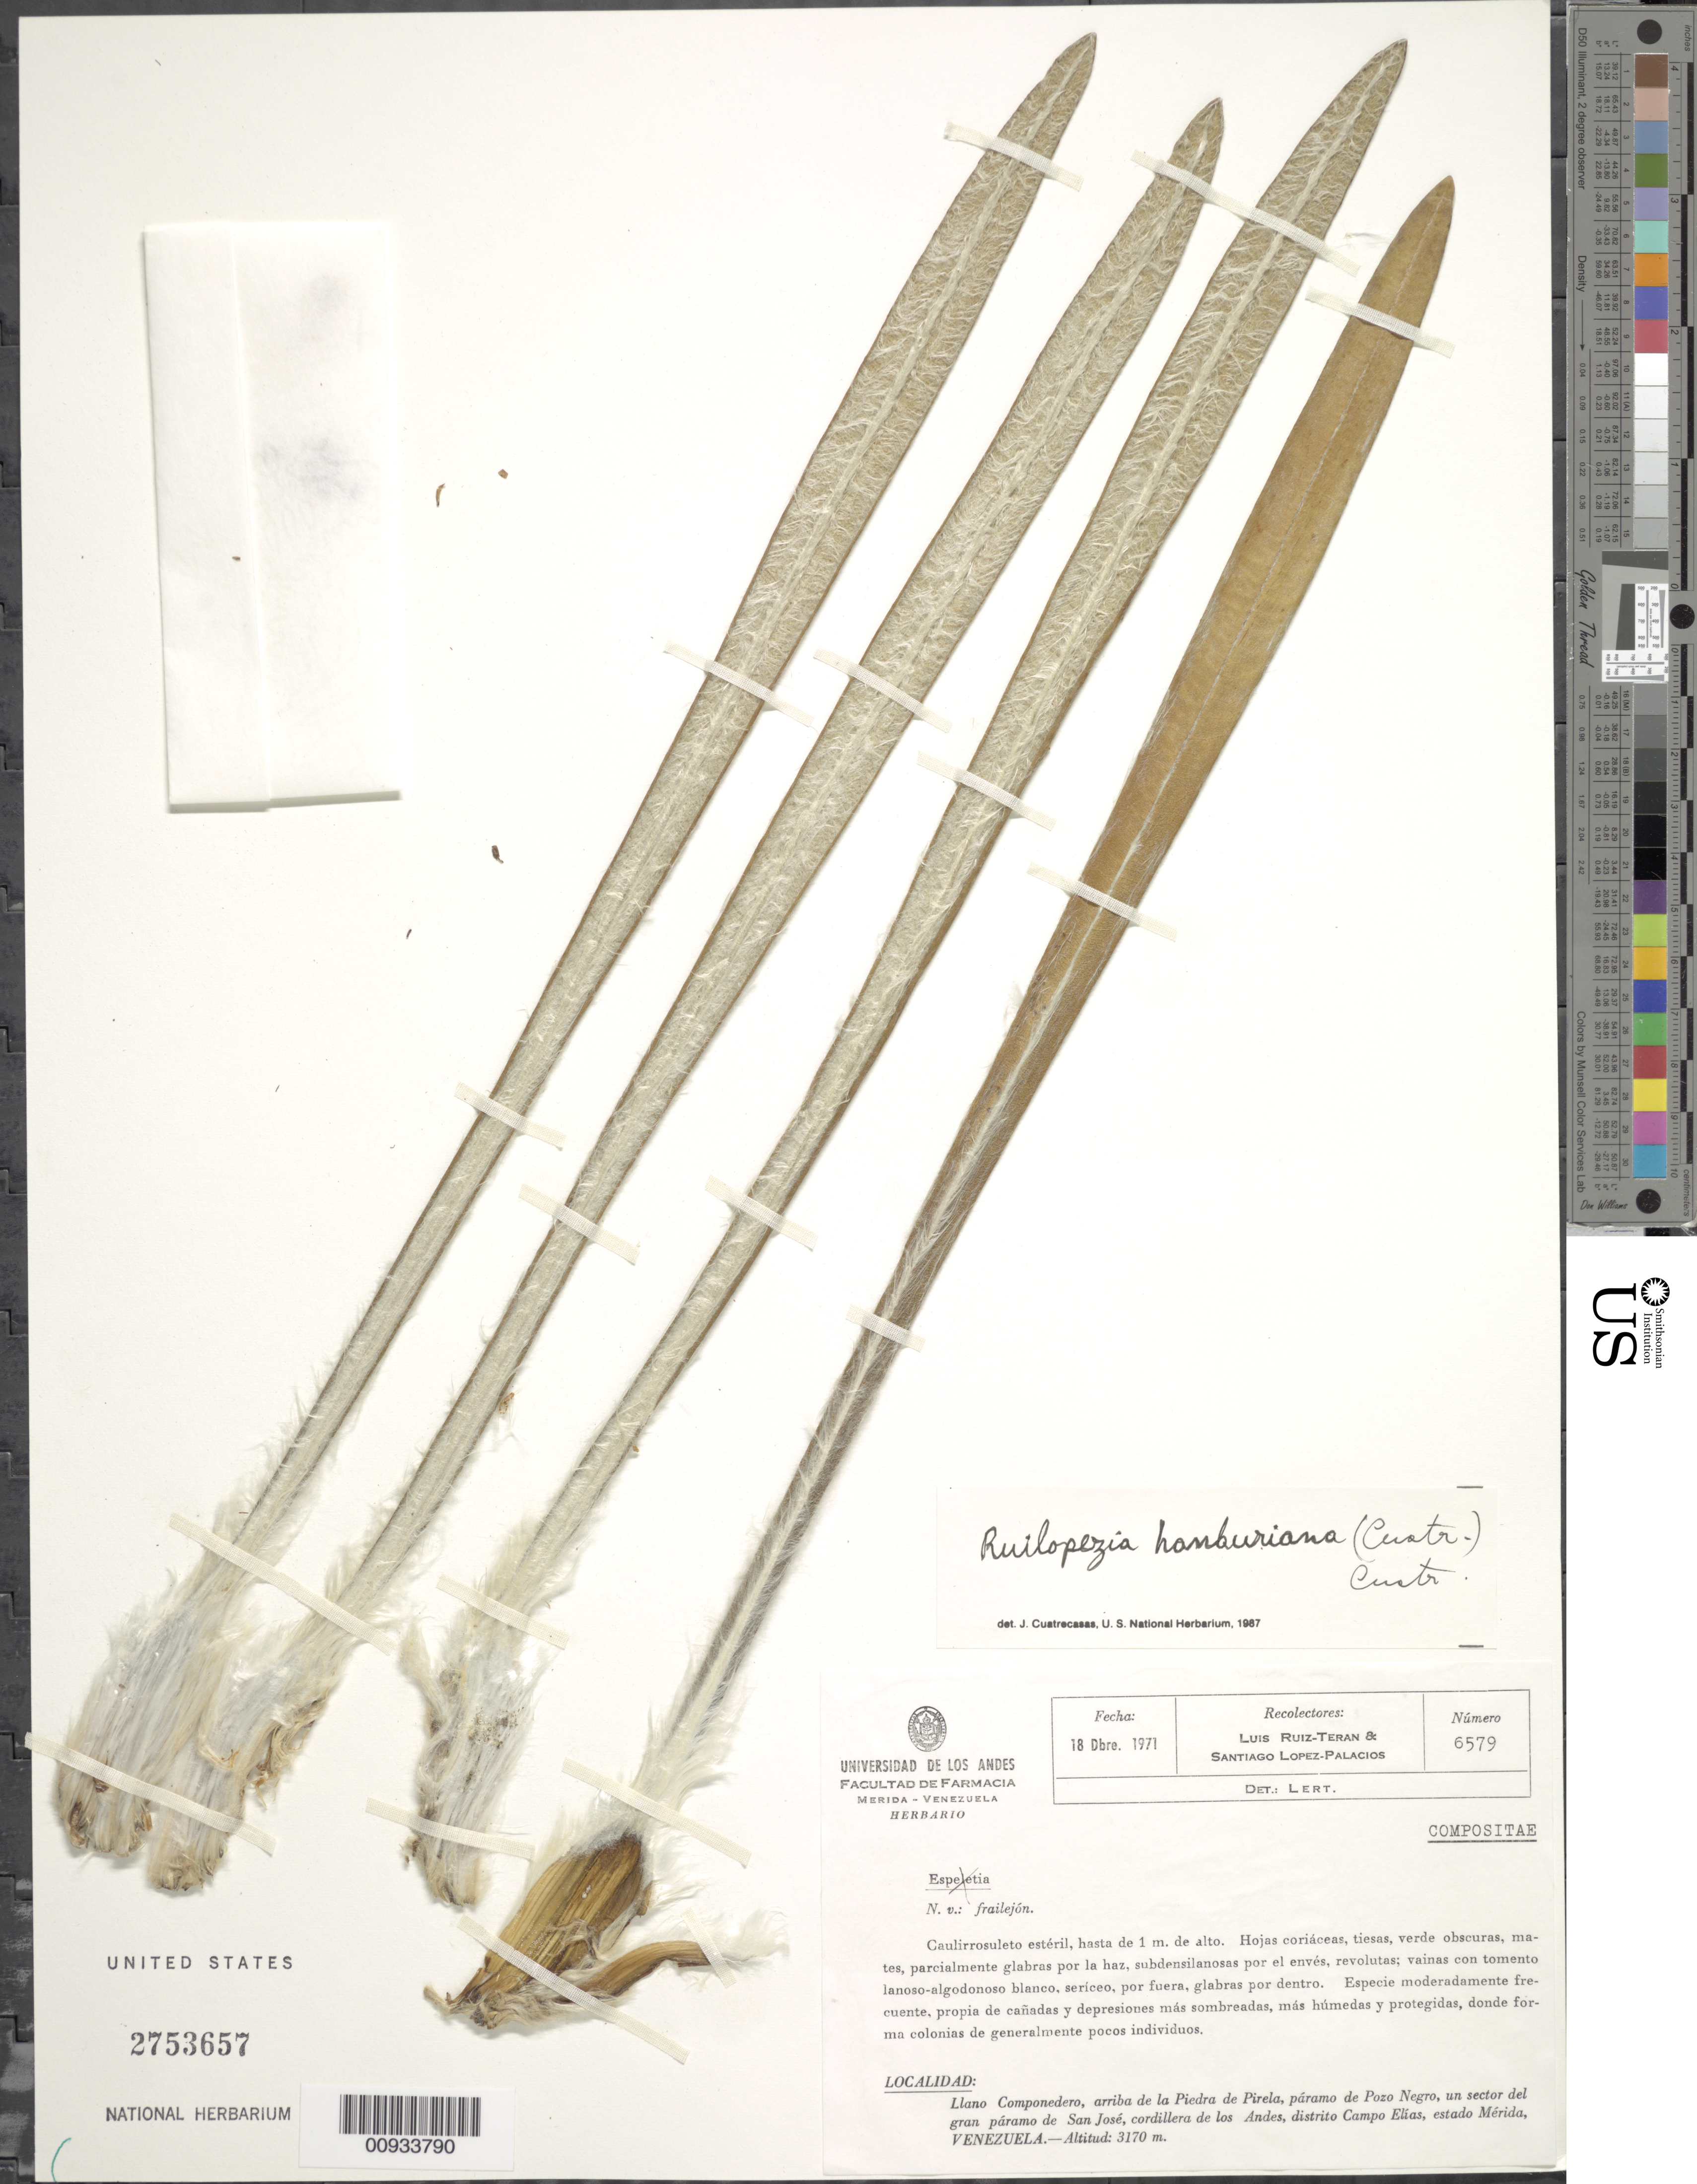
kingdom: Plantae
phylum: Tracheophyta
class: Magnoliopsida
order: Asterales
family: Asteraceae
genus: Ruilopezia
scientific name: Ruilopezia hanburiana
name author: (Cuatrec.) Cuatrec.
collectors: L. E. Ruíz-Terán & M. López Figueiras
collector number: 6579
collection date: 1971-12-18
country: Venezuela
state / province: Mérida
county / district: Campo Elías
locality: Páramo de Pozo Negro. Llano Componedero, arriba de la Piedra de Pirela, páramo de Pozo Negro, un sector del gran páramo de San José, cordillera de los Andes.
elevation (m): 3170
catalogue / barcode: US 2753657